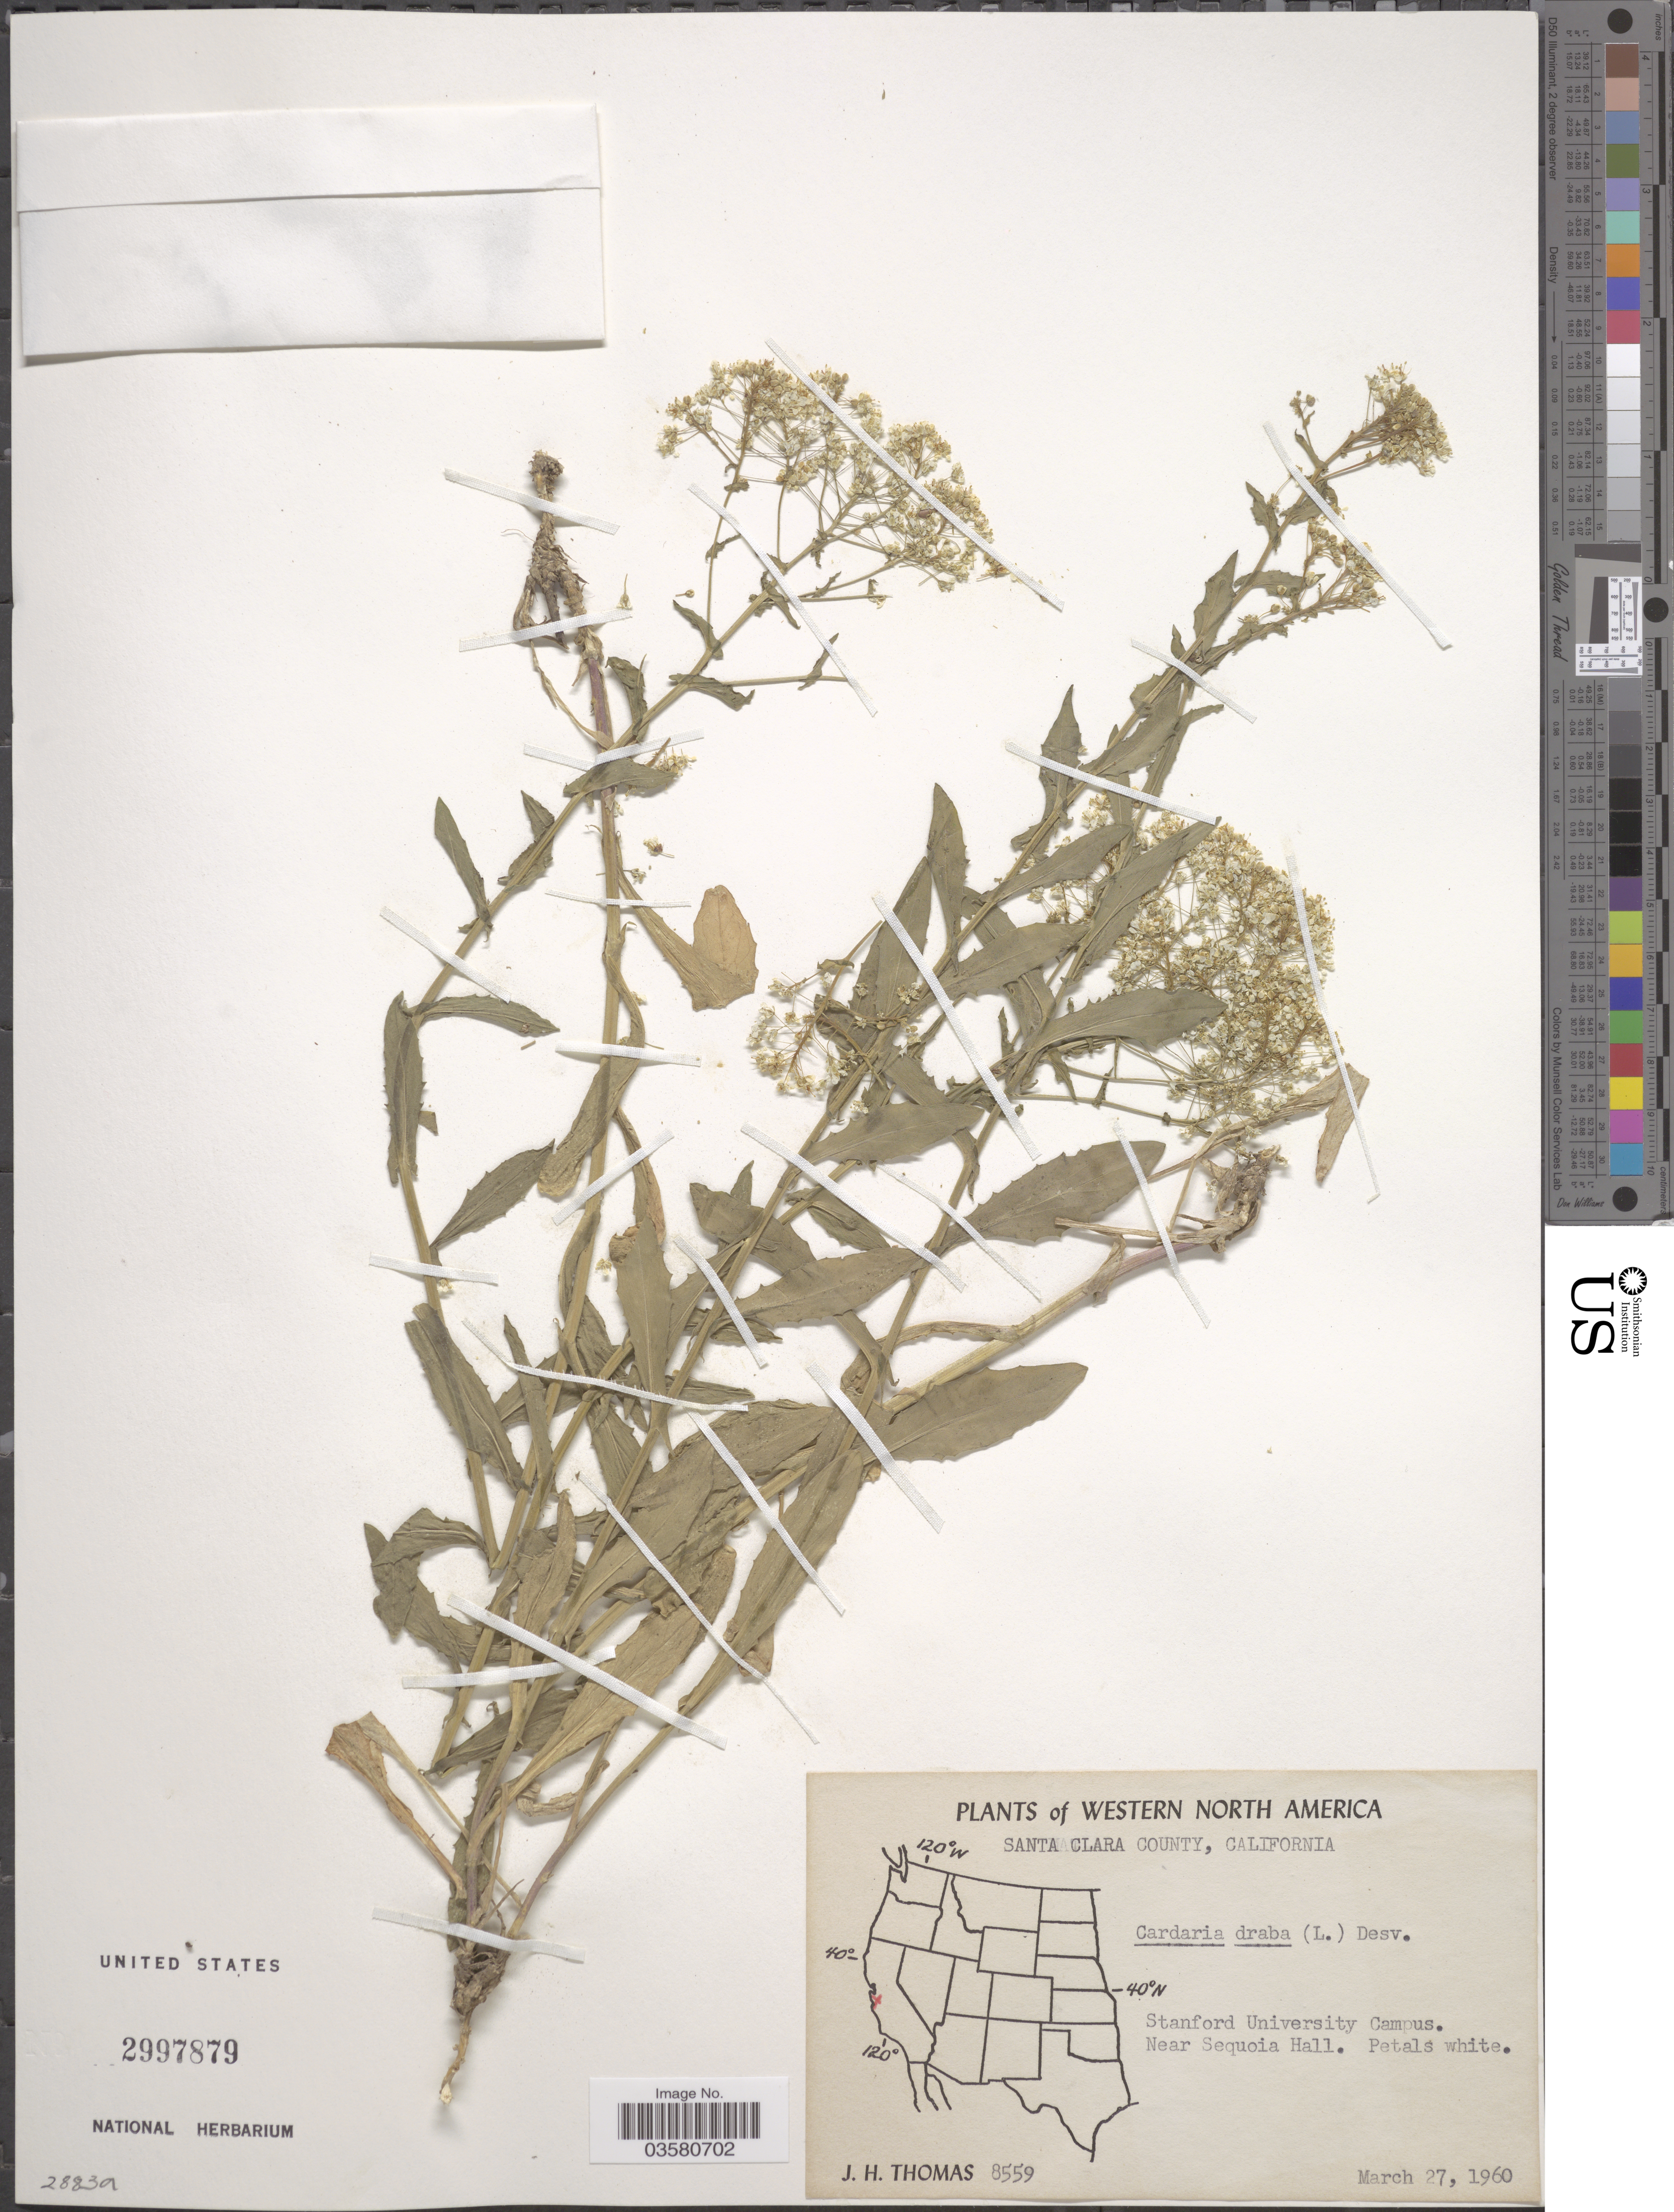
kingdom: Plantae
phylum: Tracheophyta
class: Magnoliopsida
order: Brassicales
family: Brassicaceae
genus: Lepidium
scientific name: Lepidium draba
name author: L.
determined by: Al-Shehbaz, I. A., (MO), Missouri Botanical Garden (UNITED STATES)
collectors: J. H. Thomas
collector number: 8559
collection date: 1960-03-27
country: United States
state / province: California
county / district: Santa Clara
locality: Western North America. Santa Clara County. Stanford University Campus. Near Sequoia Hall.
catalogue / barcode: US 2997879